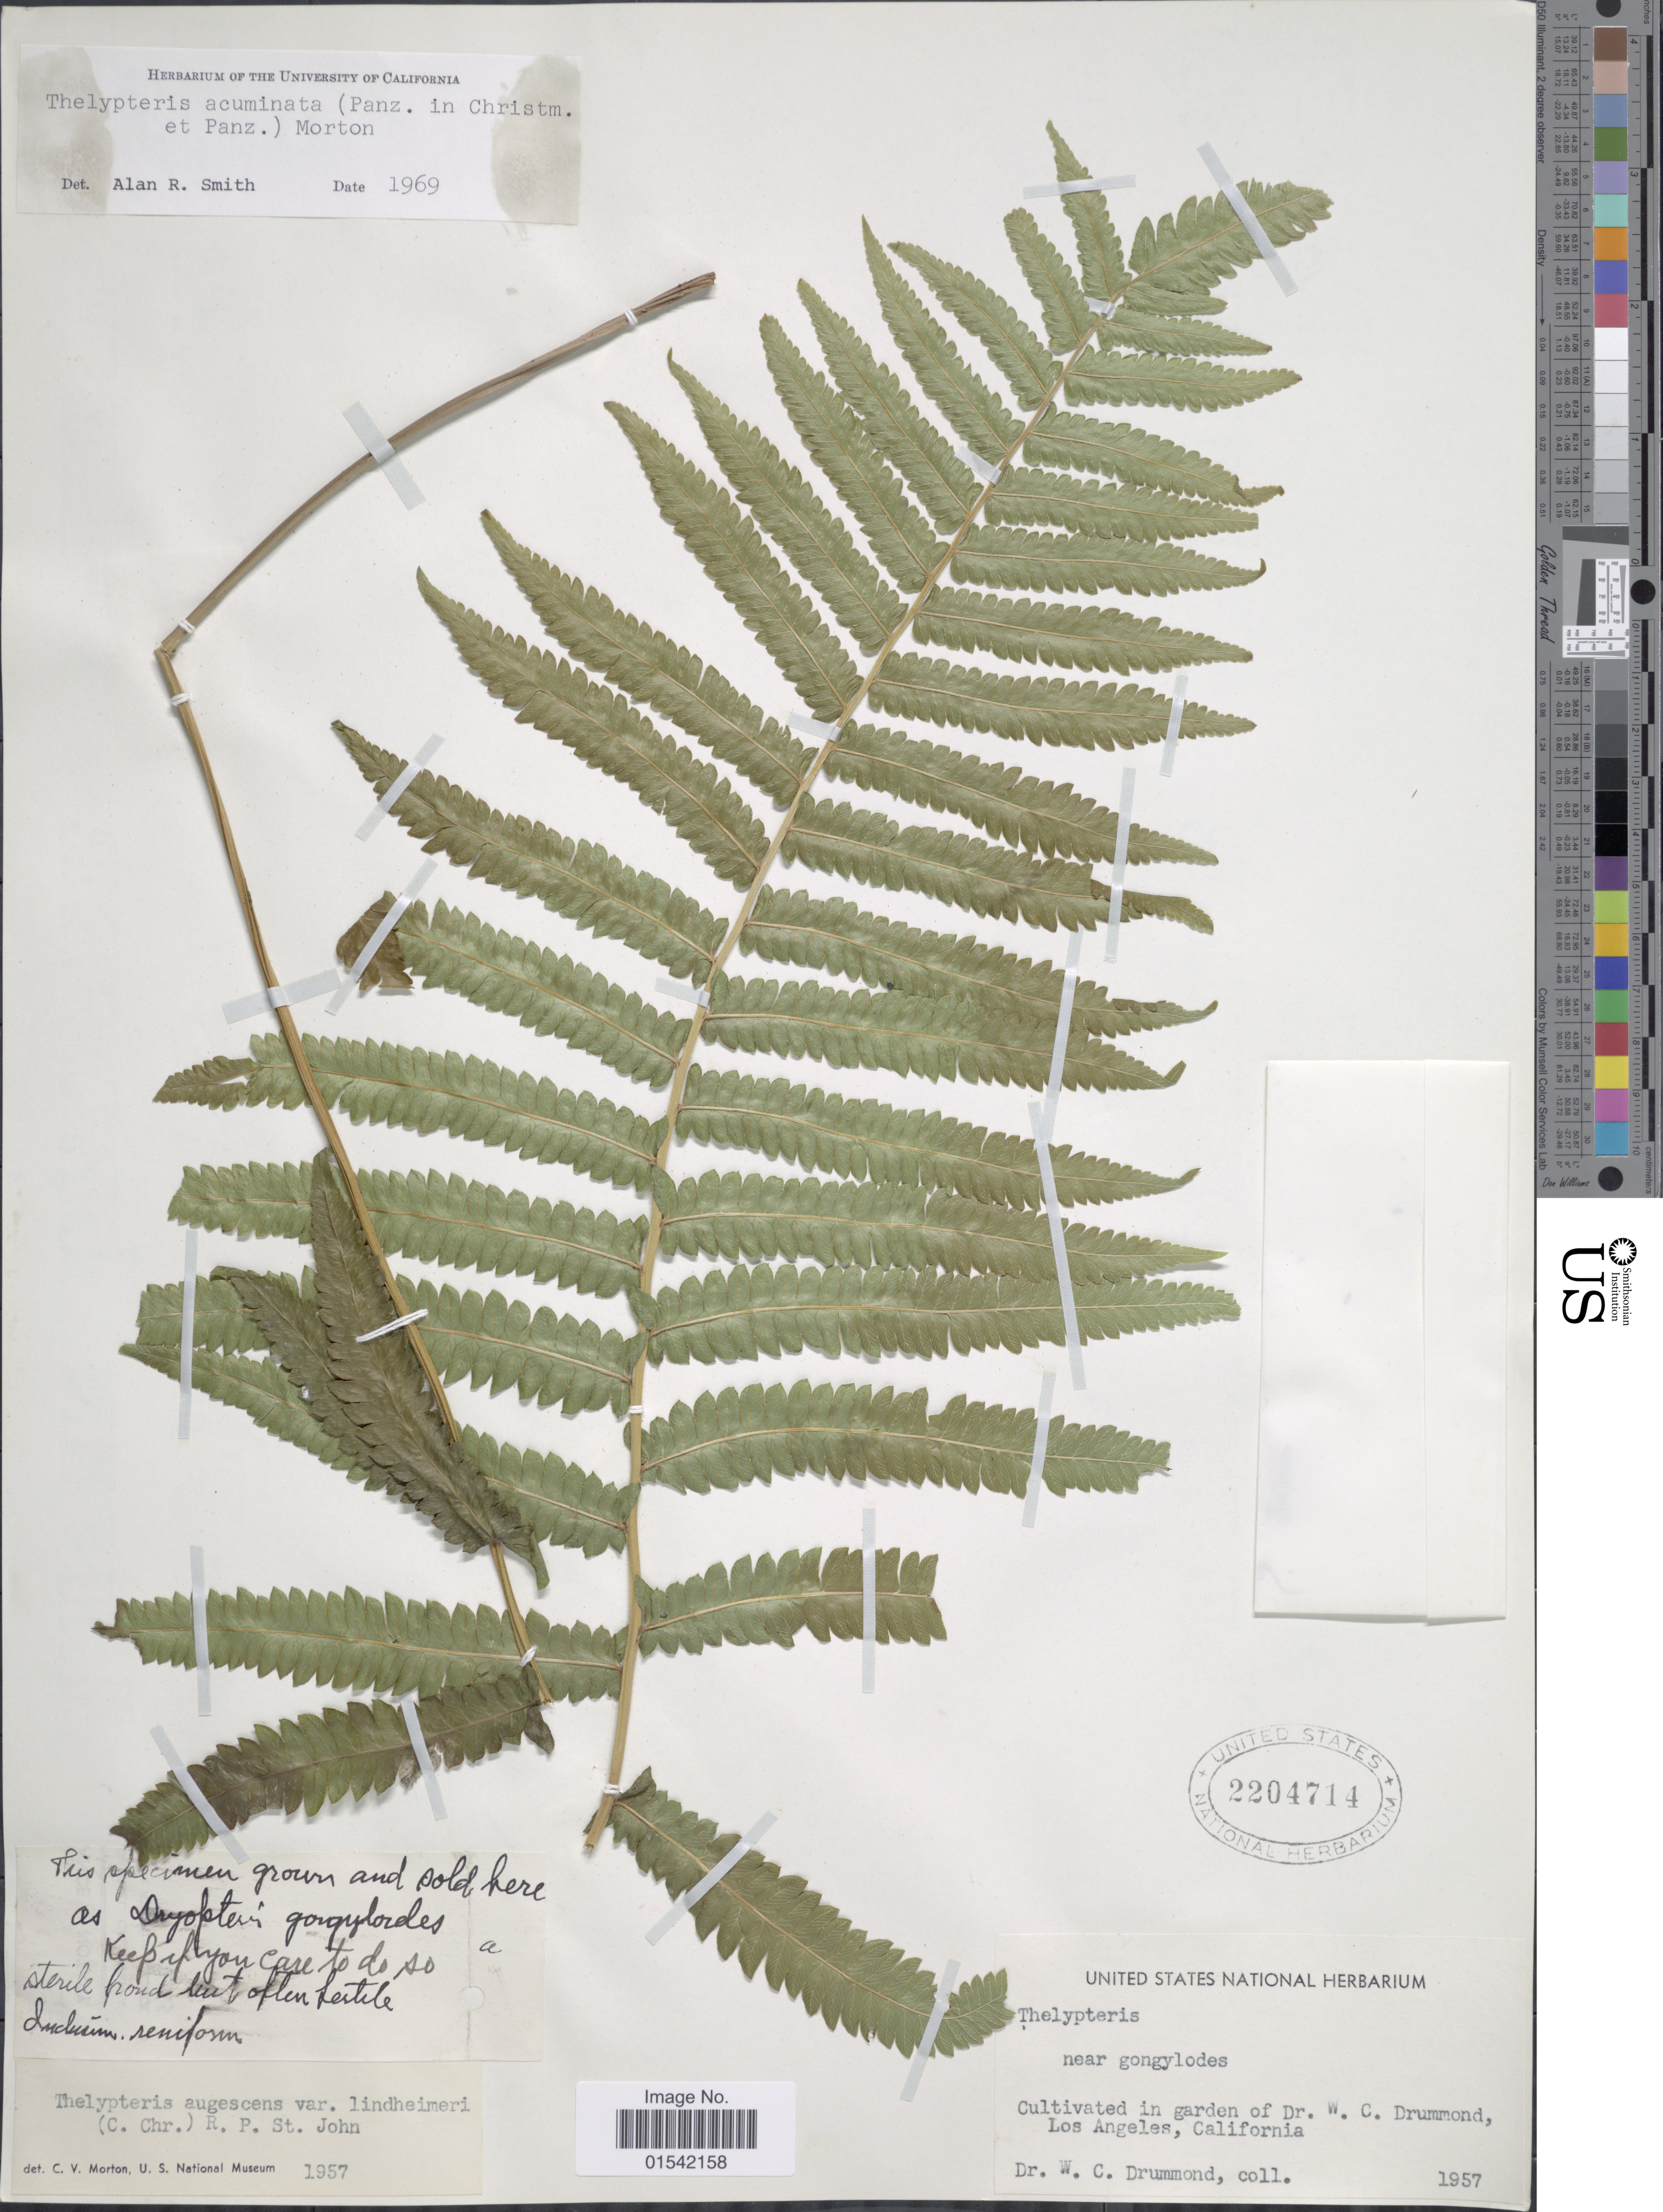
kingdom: Plantae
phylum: Tracheophyta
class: Polypodiopsida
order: Polypodiales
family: Thelypteridaceae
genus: Cyclosorus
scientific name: Cyclosorus acuminatus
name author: (Houtt.) Nakai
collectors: W. Drummond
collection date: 1957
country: United States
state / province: California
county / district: Los Angeles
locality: Cultivated in garden of Dr. W. C. Drummond, Los Angeles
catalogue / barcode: US 2204714